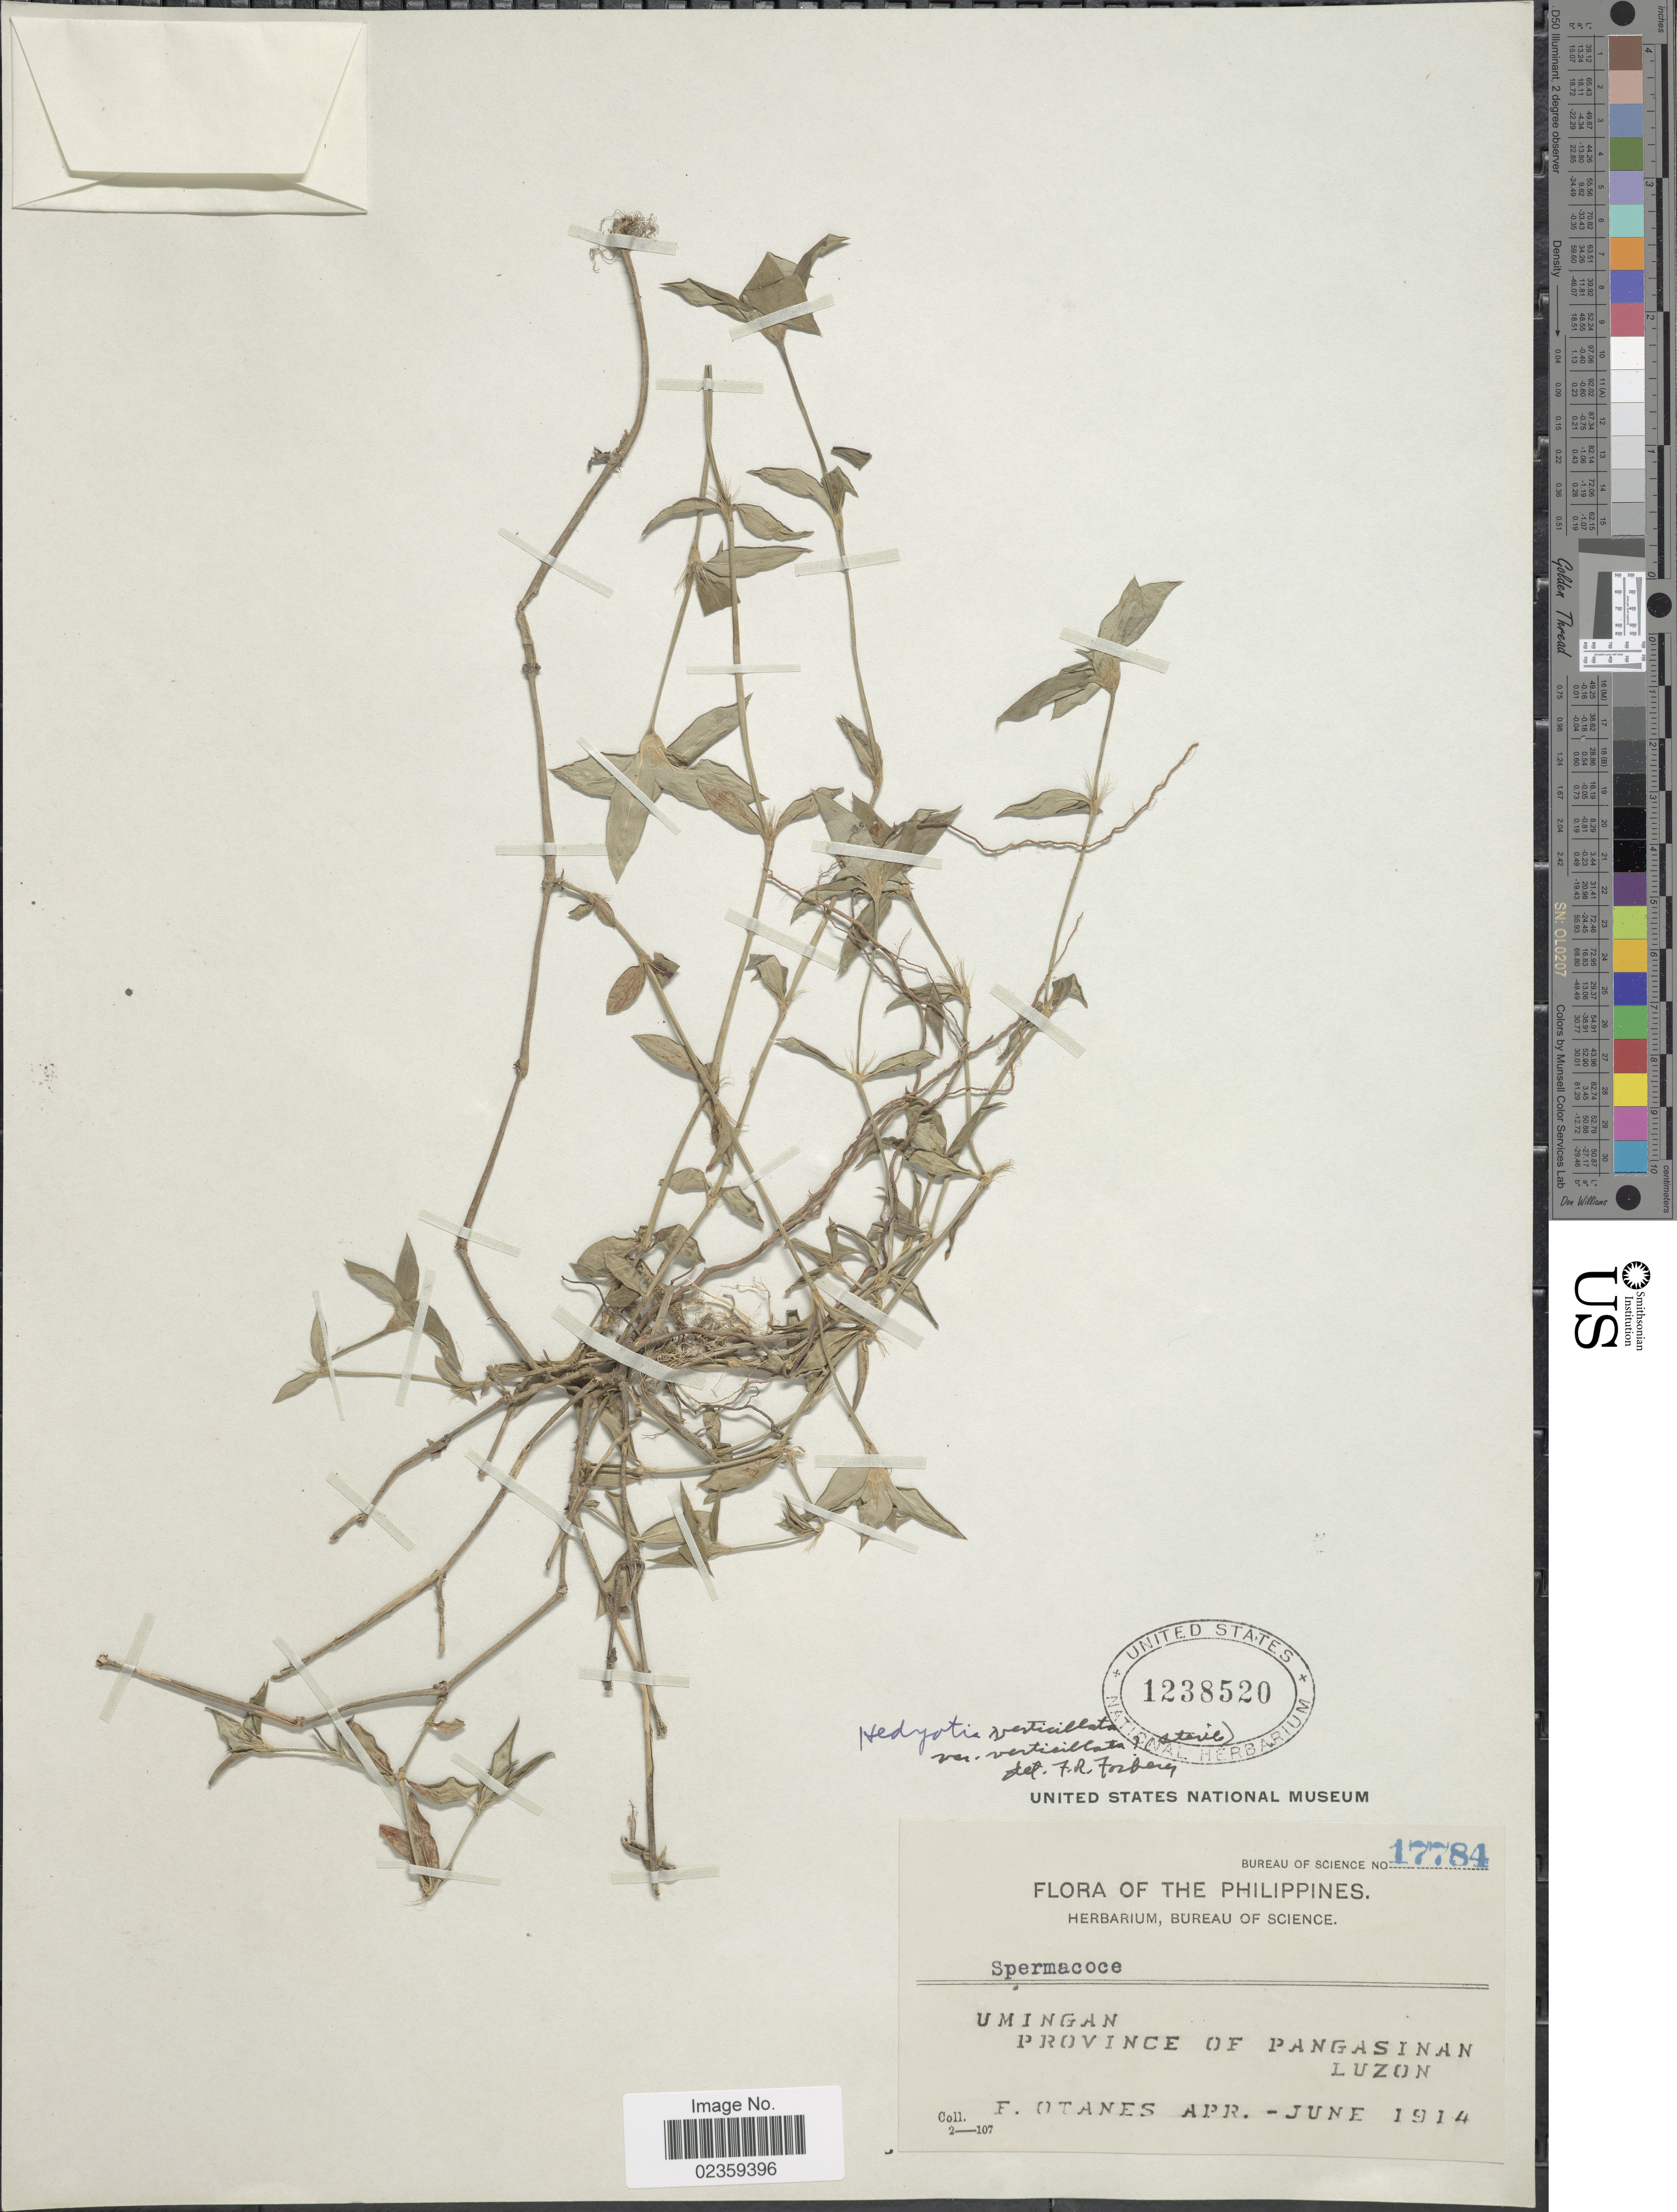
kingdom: Plantae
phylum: Tracheophyta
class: Magnoliopsida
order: Gentianales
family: Rubiaceae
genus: Oldenlandia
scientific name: Oldenlandia verticillata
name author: L.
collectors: F. Q. Otanes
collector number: Bureau of Science 17784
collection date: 1914-04/1914-06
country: Philippines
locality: Umingan. Province of Pangasinan. Luzon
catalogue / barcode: US 1238520